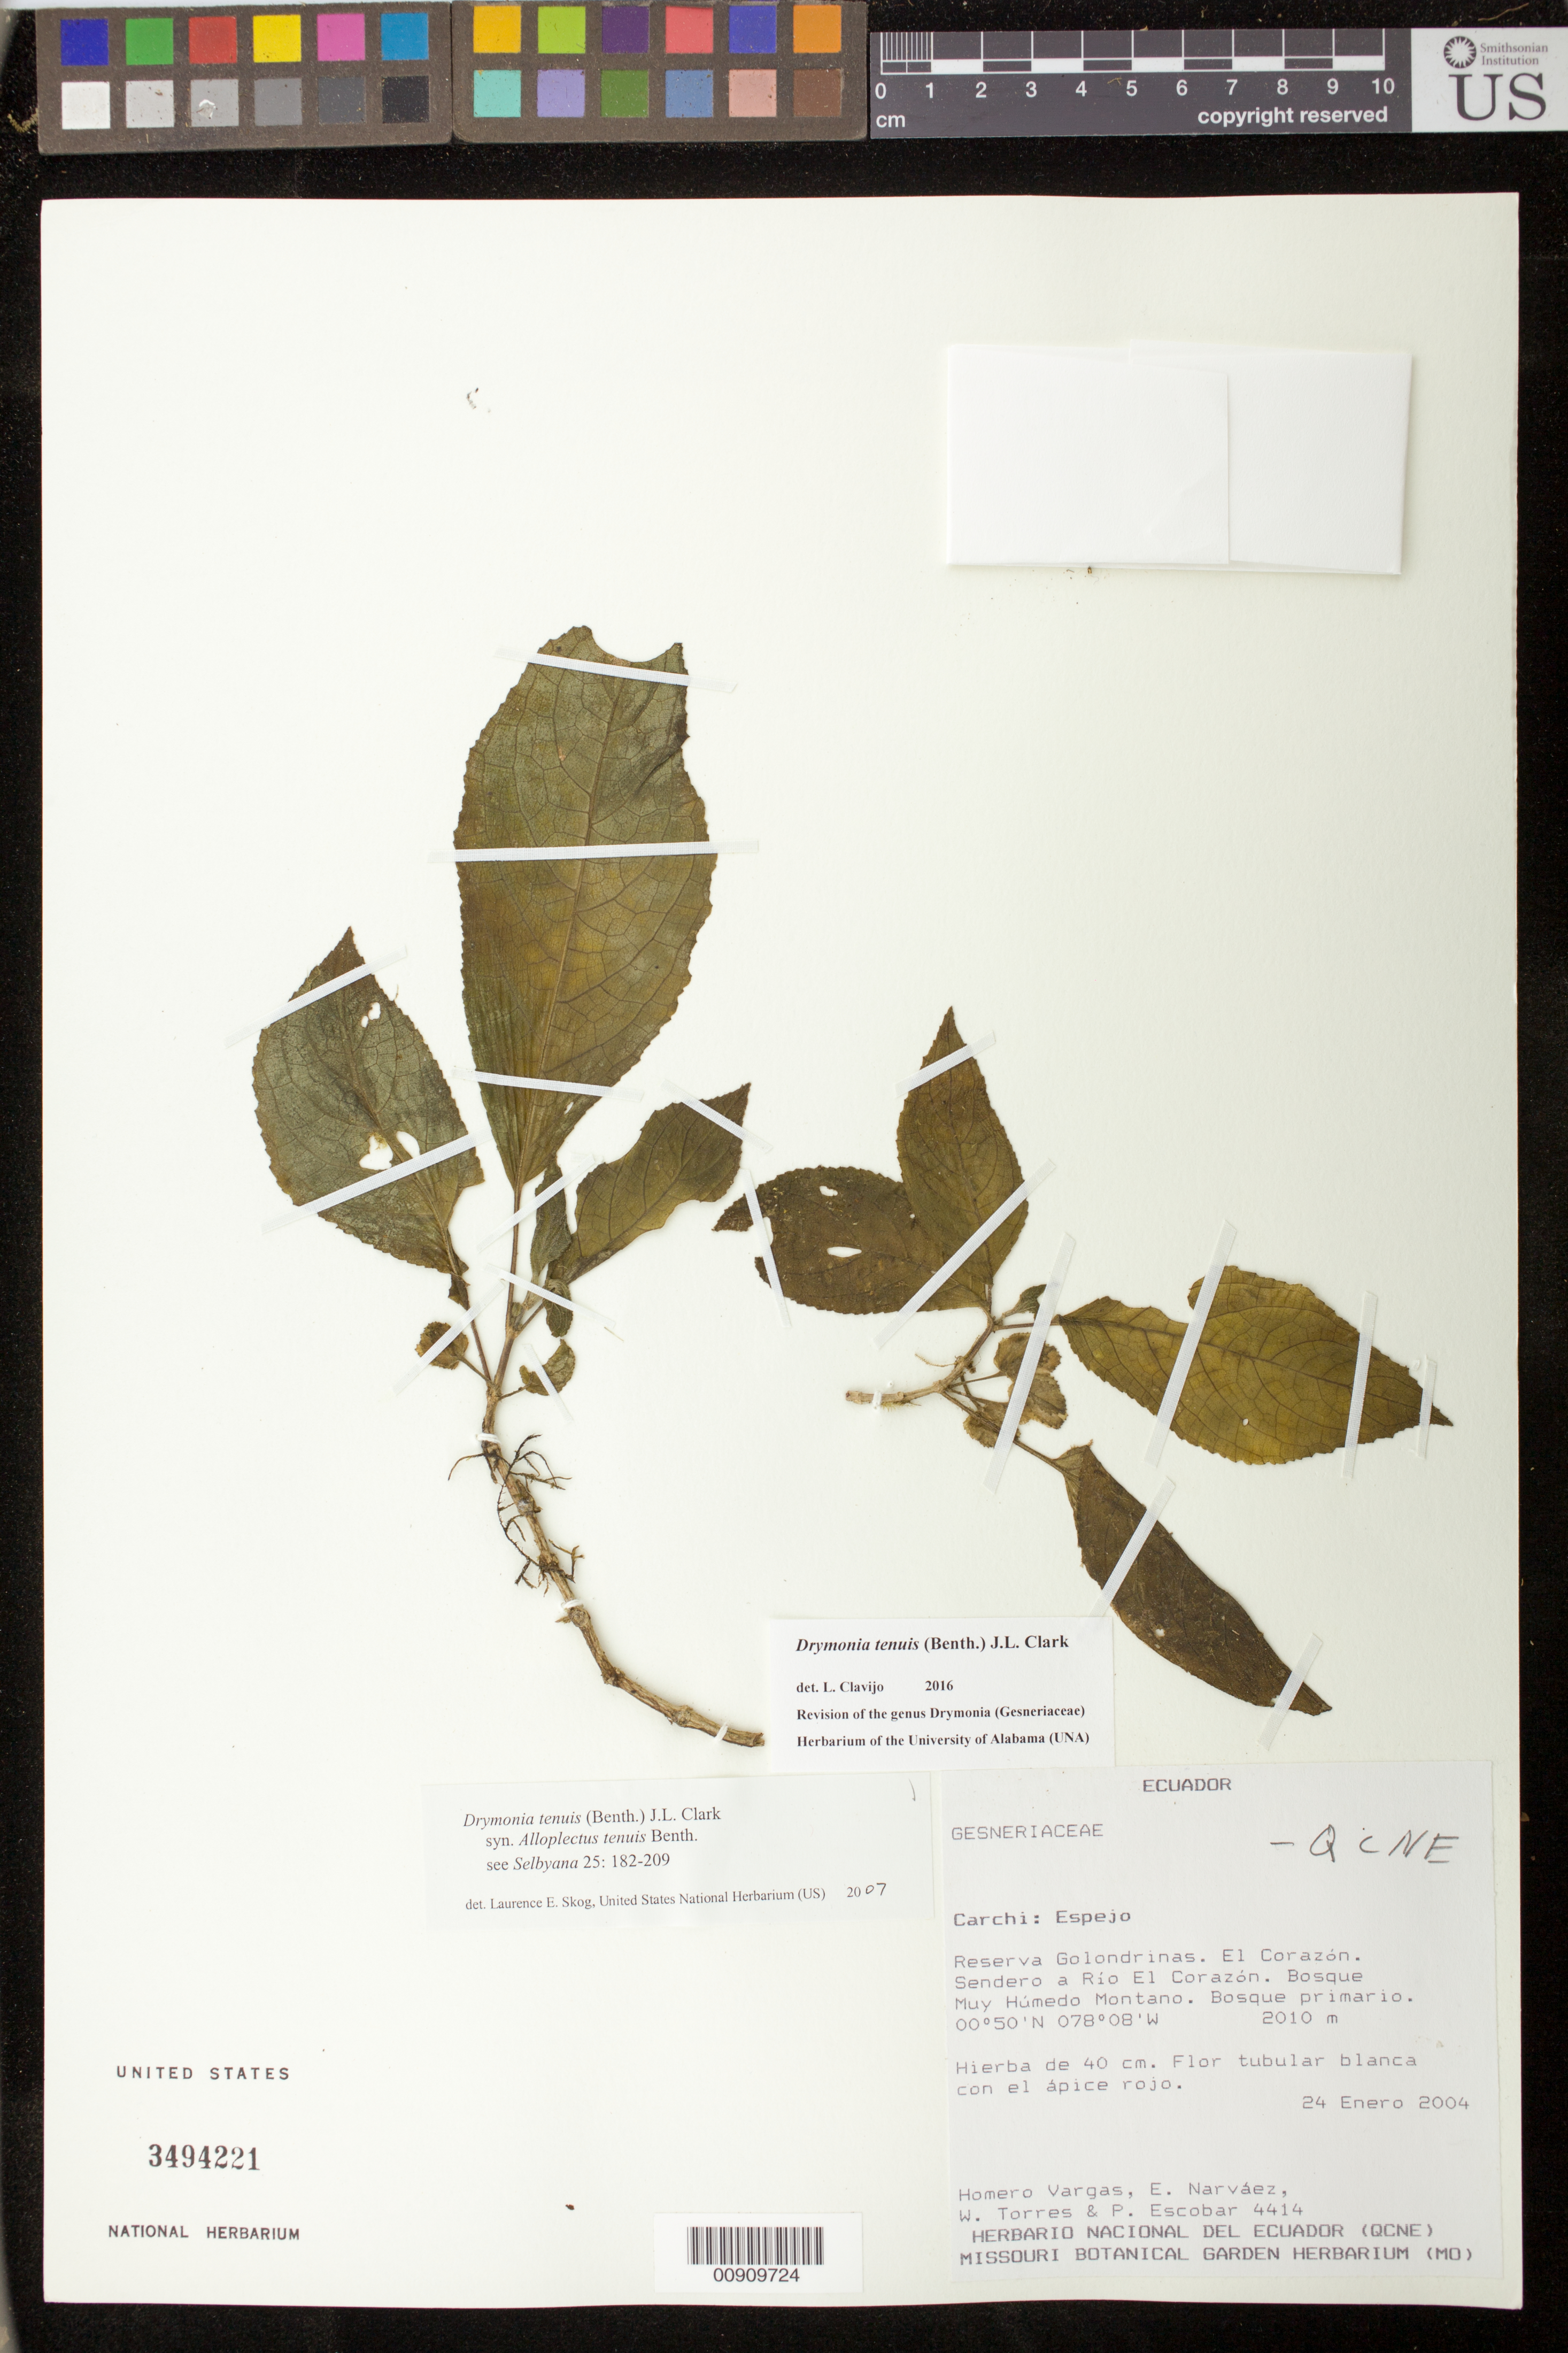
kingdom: Plantae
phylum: Tracheophyta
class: Magnoliopsida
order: Lamiales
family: Gesneriaceae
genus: Drymonia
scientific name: Drymonia tenuis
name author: (Benth.) J.L. Clark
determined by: Skog, Laurence E.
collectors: H. Vargas, E. Narváez, W. Torres & P. Escobar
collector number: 4414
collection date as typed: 24 Jan 2004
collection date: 2004-01-24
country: Ecuador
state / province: Carchi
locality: Carchi: Espejo. Reserva Golondrinas, El Corazón, sendero a Río El Corazón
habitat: Bosque muy húmedo montano. Bosque primario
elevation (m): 2010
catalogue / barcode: US 3494221